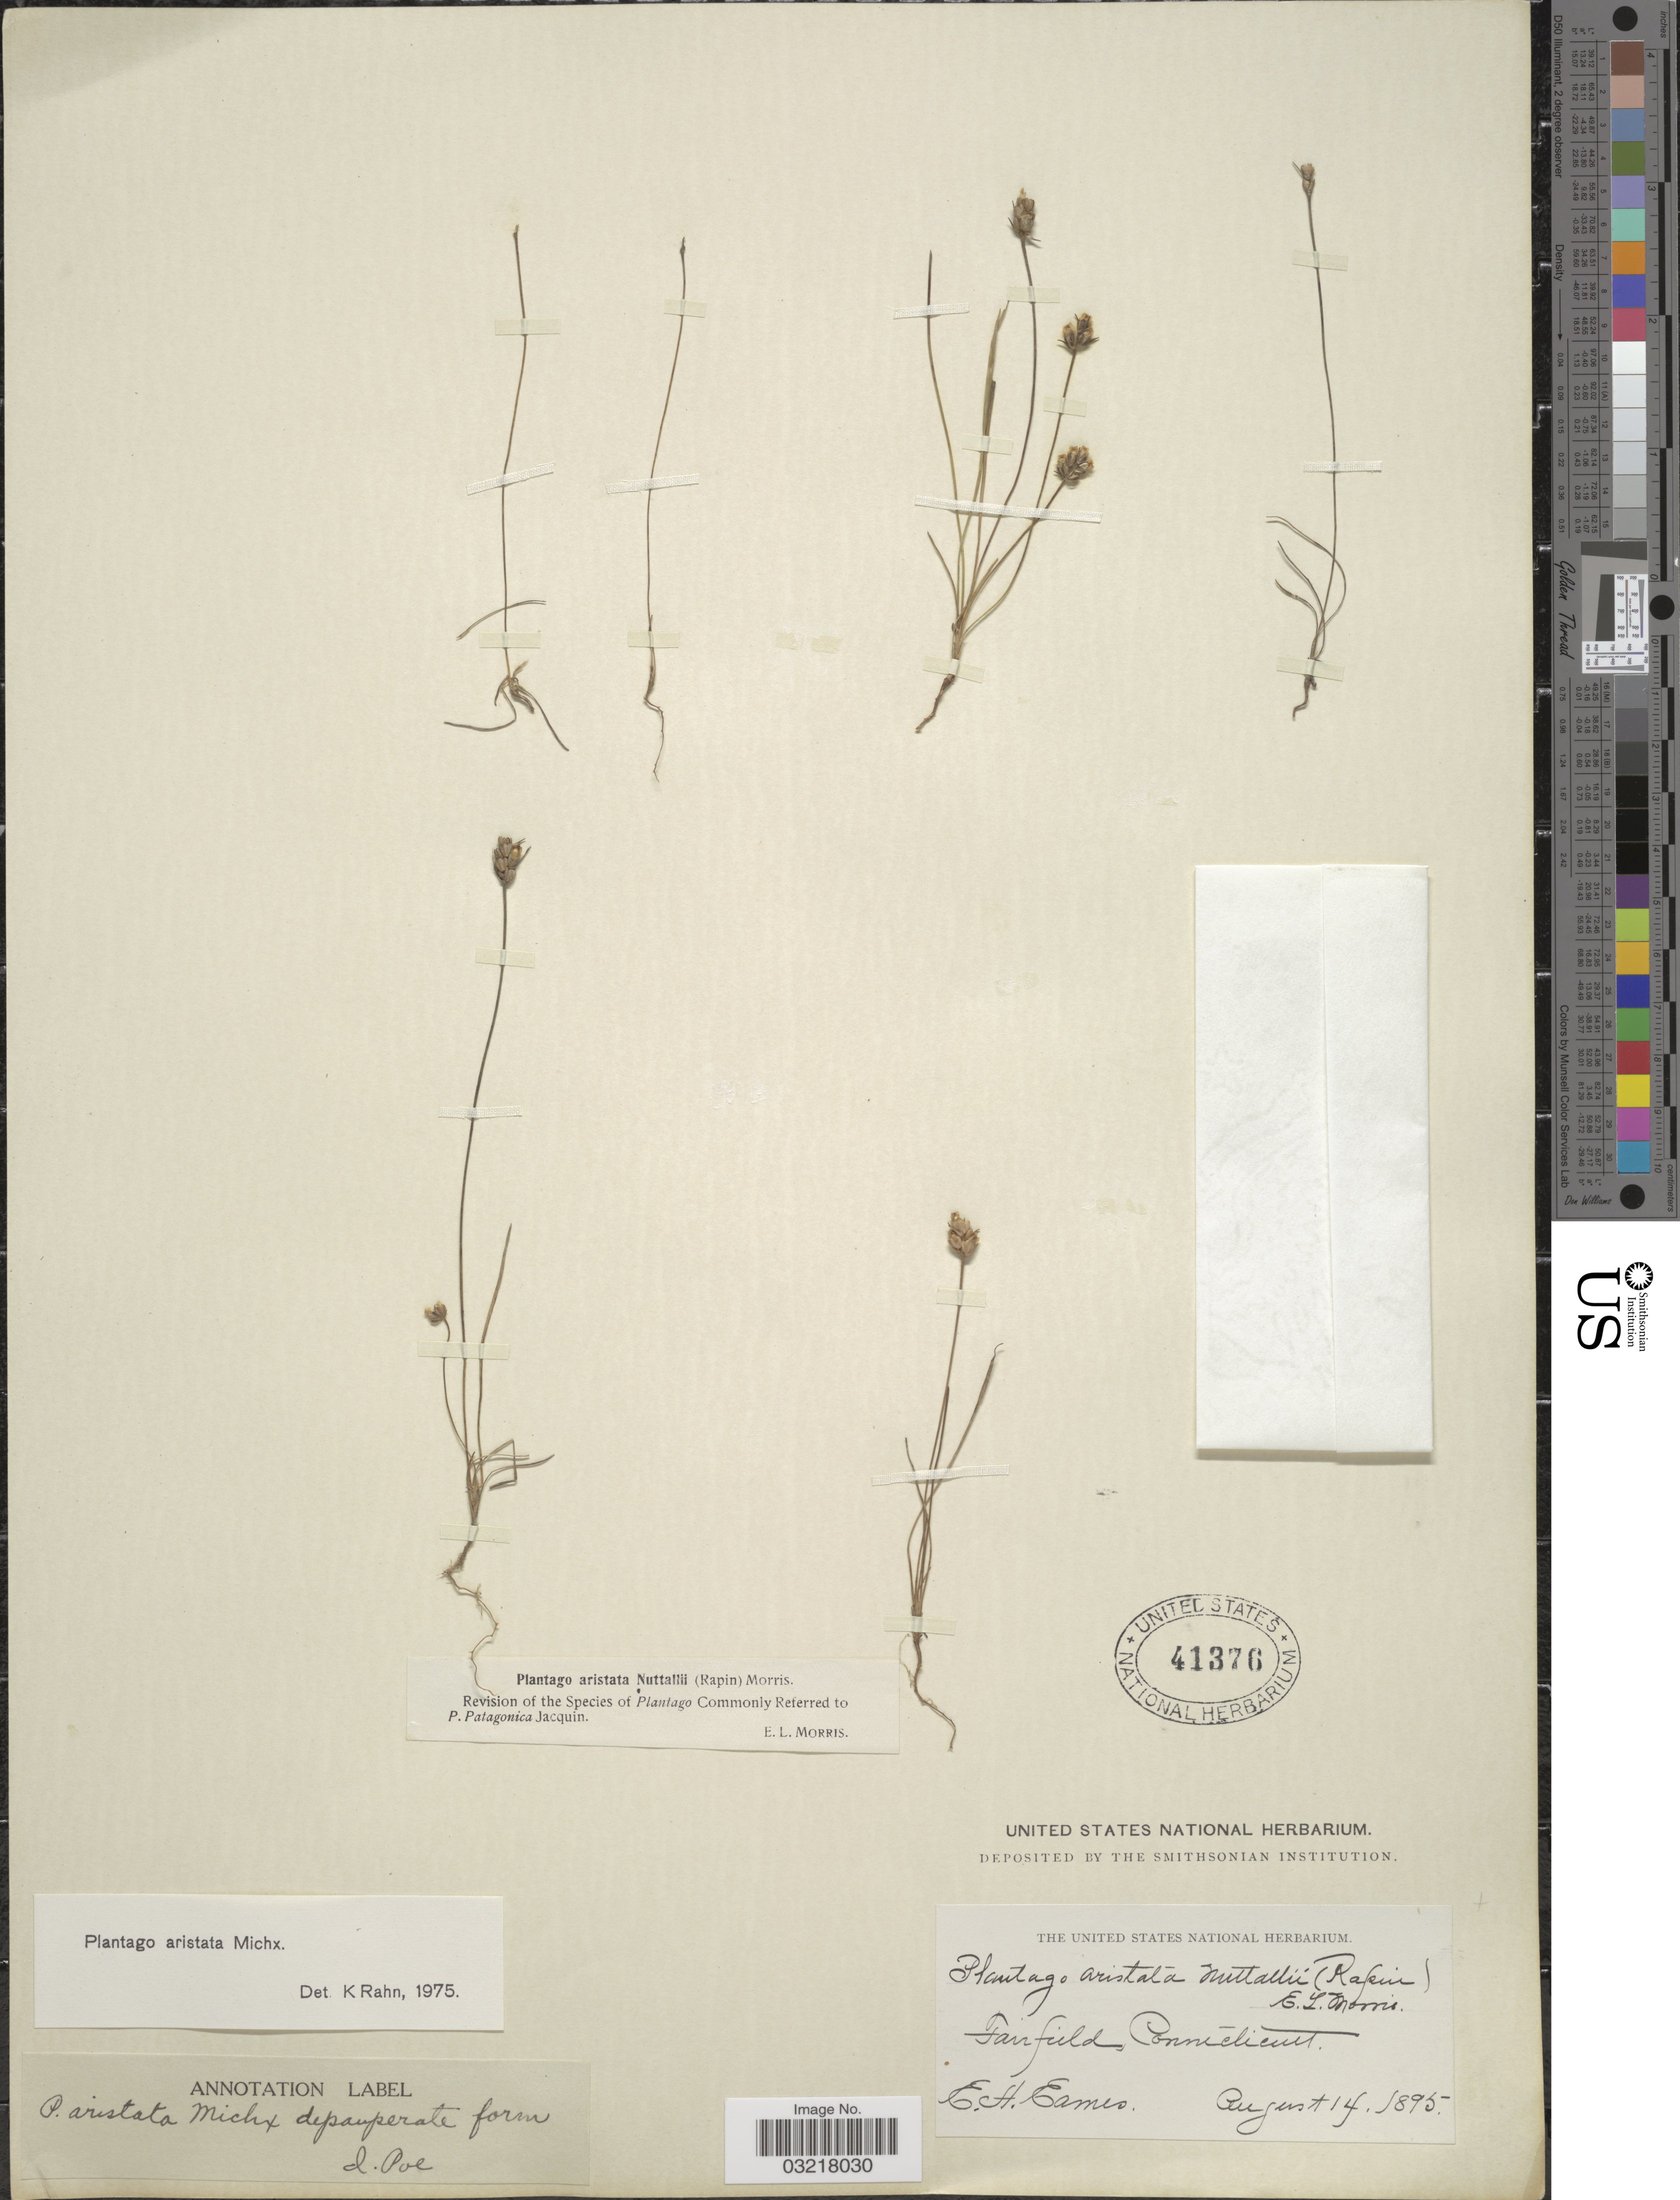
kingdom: Plantae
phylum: Tracheophyta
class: Magnoliopsida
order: Lamiales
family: Plantaginaceae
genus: Plantago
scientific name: Plantago aristata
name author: Michx.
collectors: E. H. Eames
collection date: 1895-08-14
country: United States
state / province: Connecticut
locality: Fairfield.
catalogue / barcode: US 41376